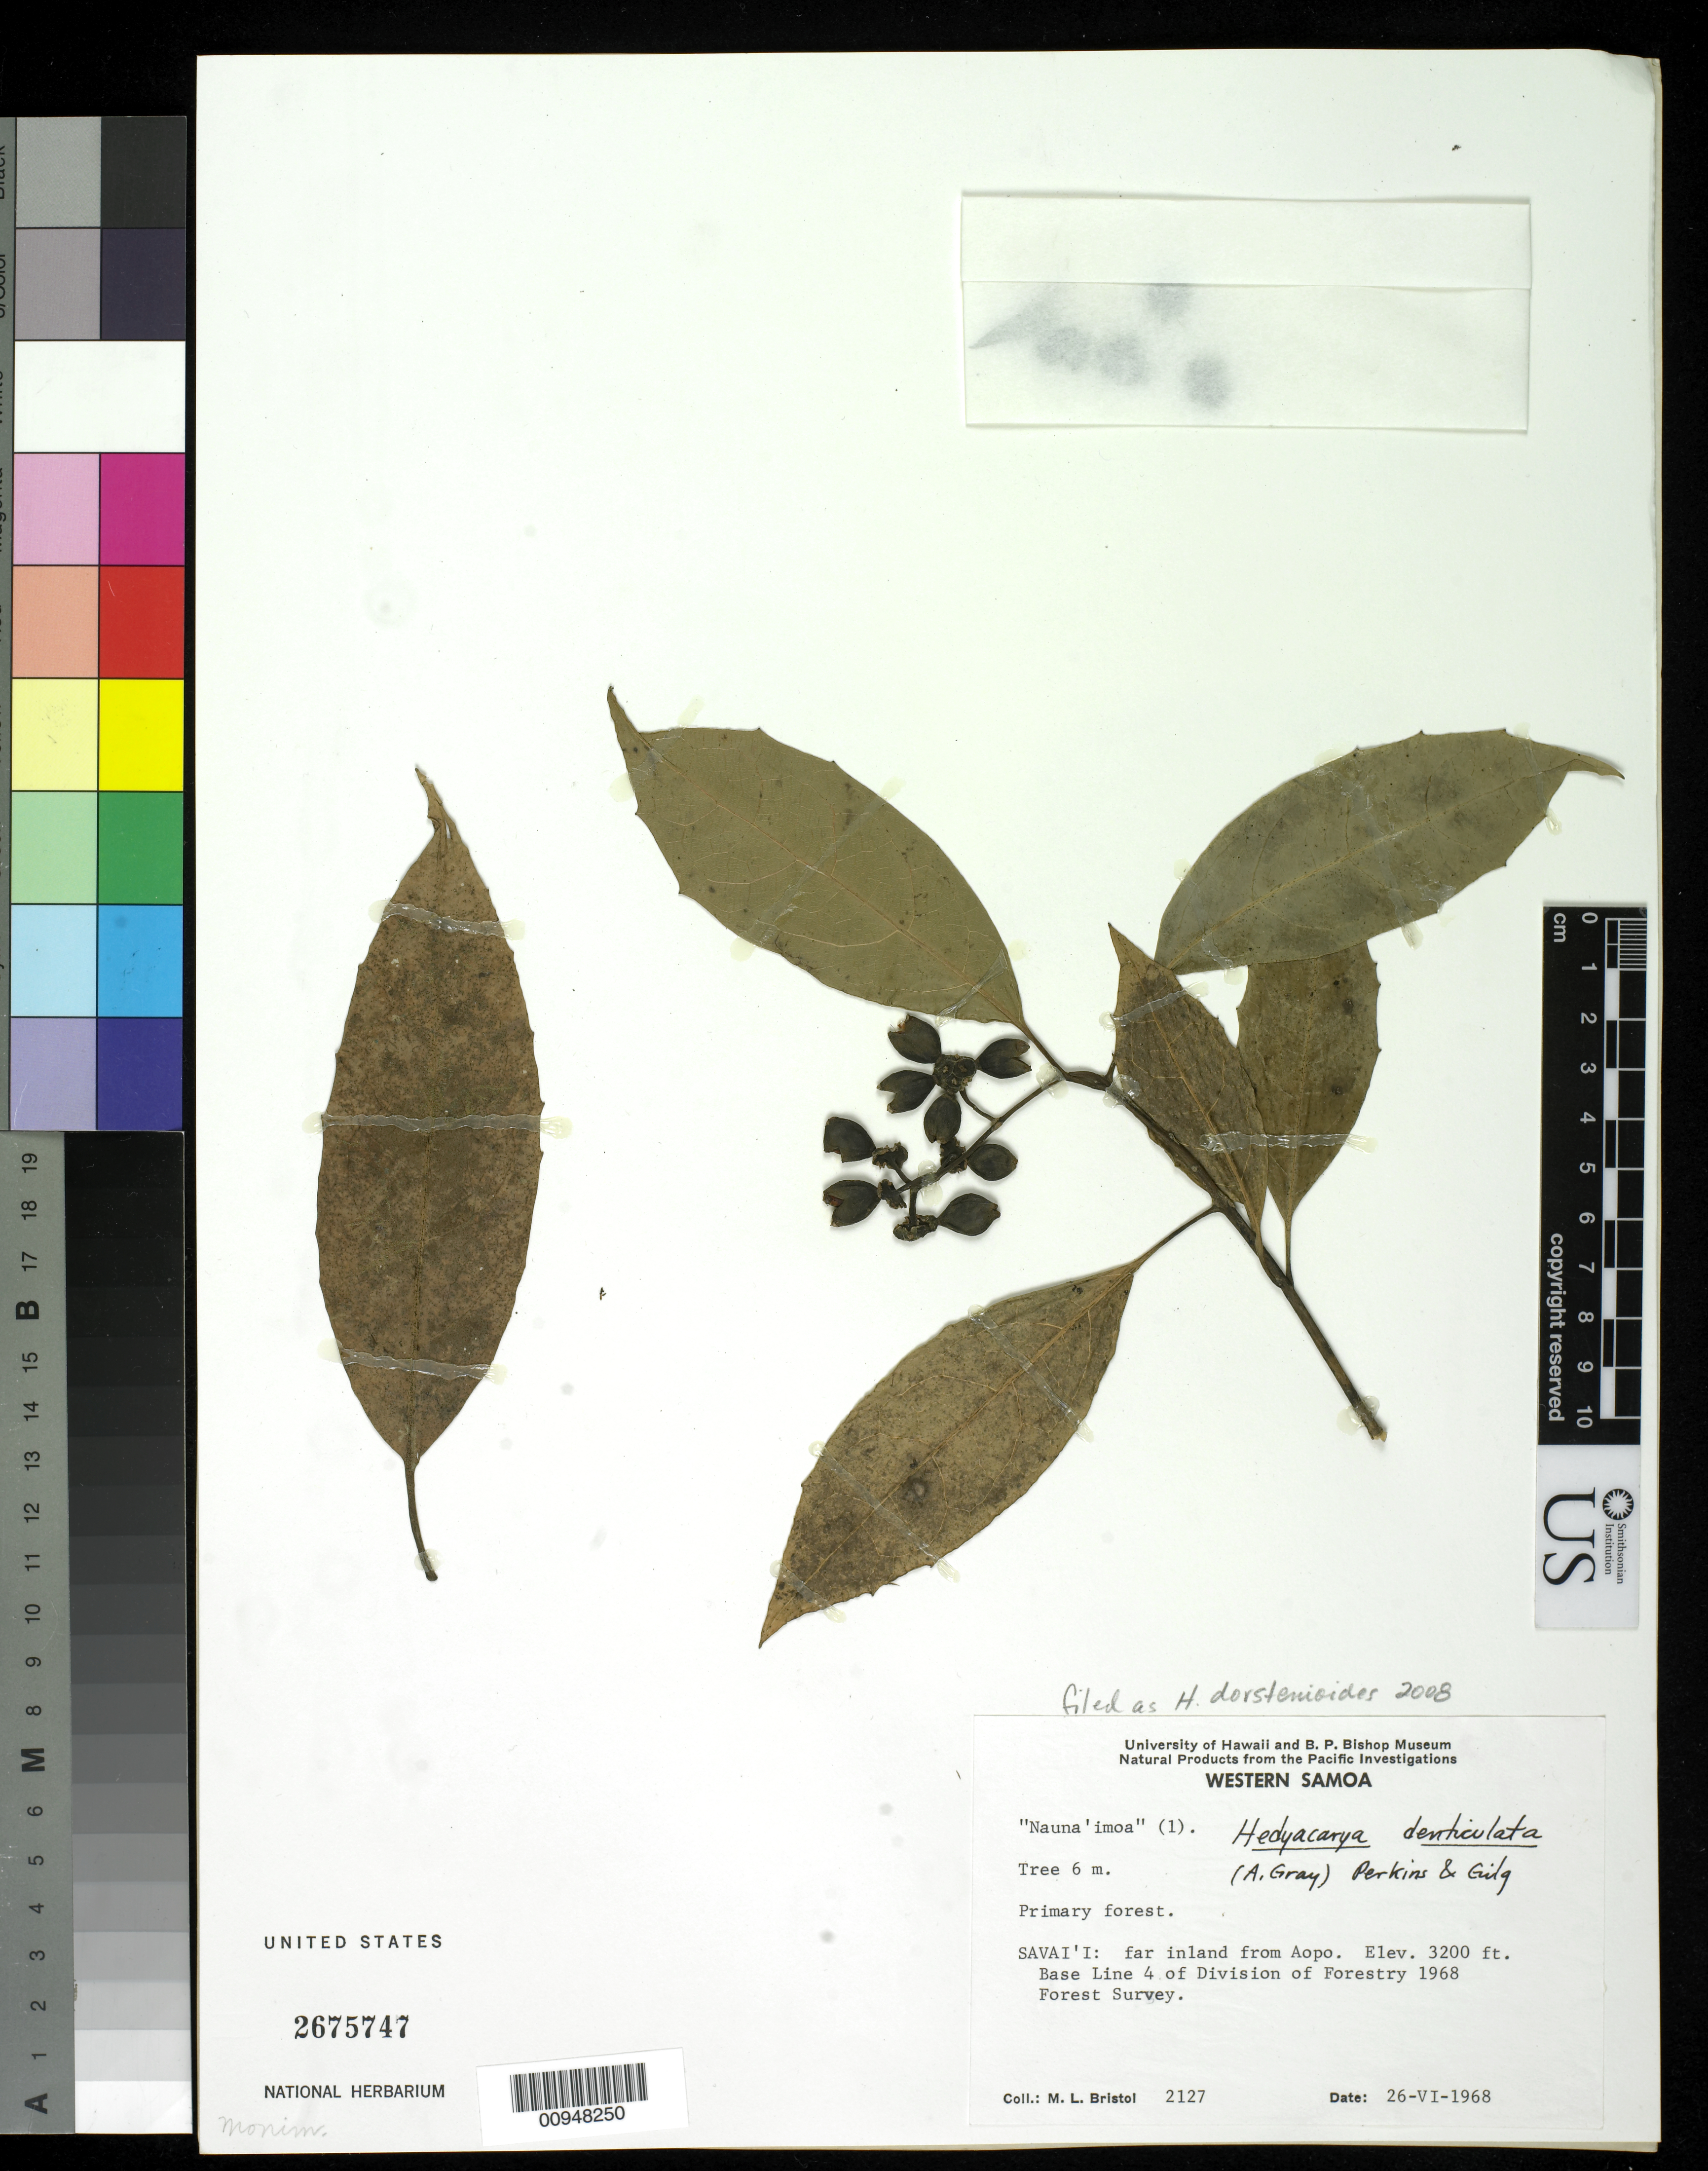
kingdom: Plantae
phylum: Tracheophyta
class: Magnoliopsida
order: Laurales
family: Monimiaceae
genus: Hedycarya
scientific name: Hedycarya dorstenioides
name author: A. Gray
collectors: M. L. Bristol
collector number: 2127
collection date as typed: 26 Jun 1968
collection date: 1968-06-26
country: Samoa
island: Savai'i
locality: Far inland from Aopo.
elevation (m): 975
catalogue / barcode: US 2675747